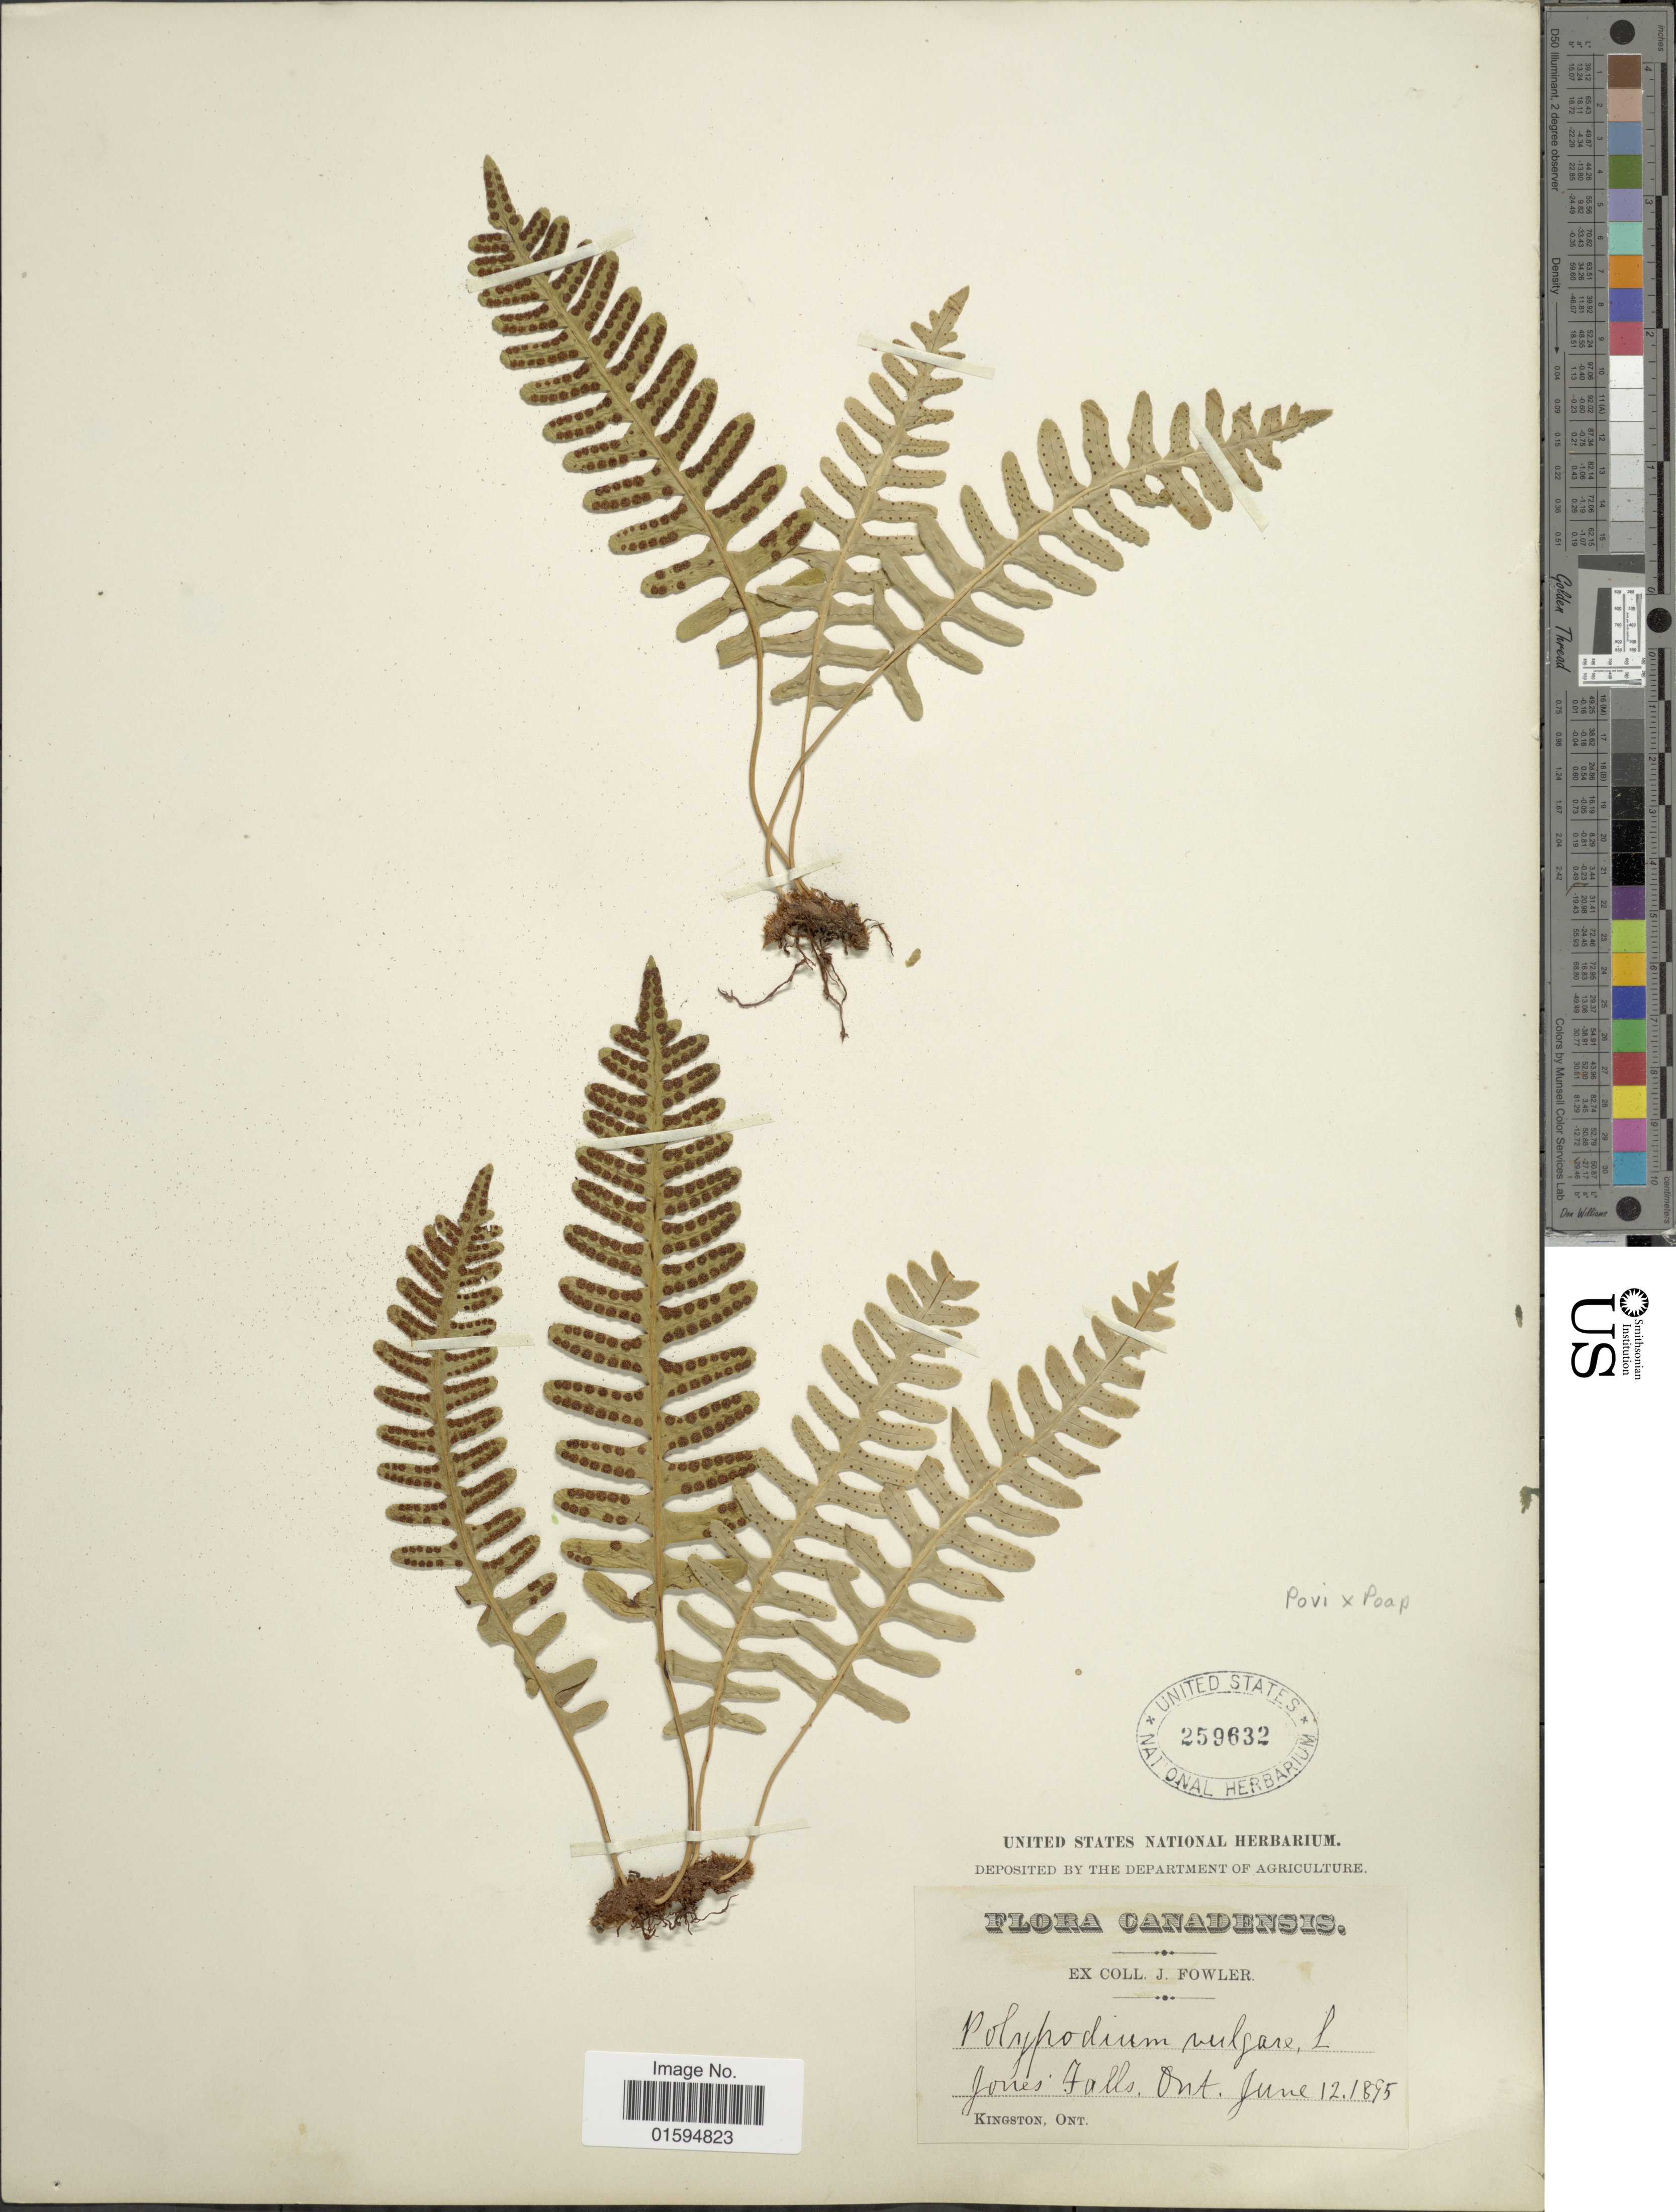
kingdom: Plantae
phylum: Tracheophyta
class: Polypodiopsida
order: Polypodiales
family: Polypodiaceae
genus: Polypodium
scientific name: Polypodium virginianum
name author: L.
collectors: J. P. Fowler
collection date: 1895-06-12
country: Canada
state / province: Ontario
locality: Jones Falls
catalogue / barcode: US 259632